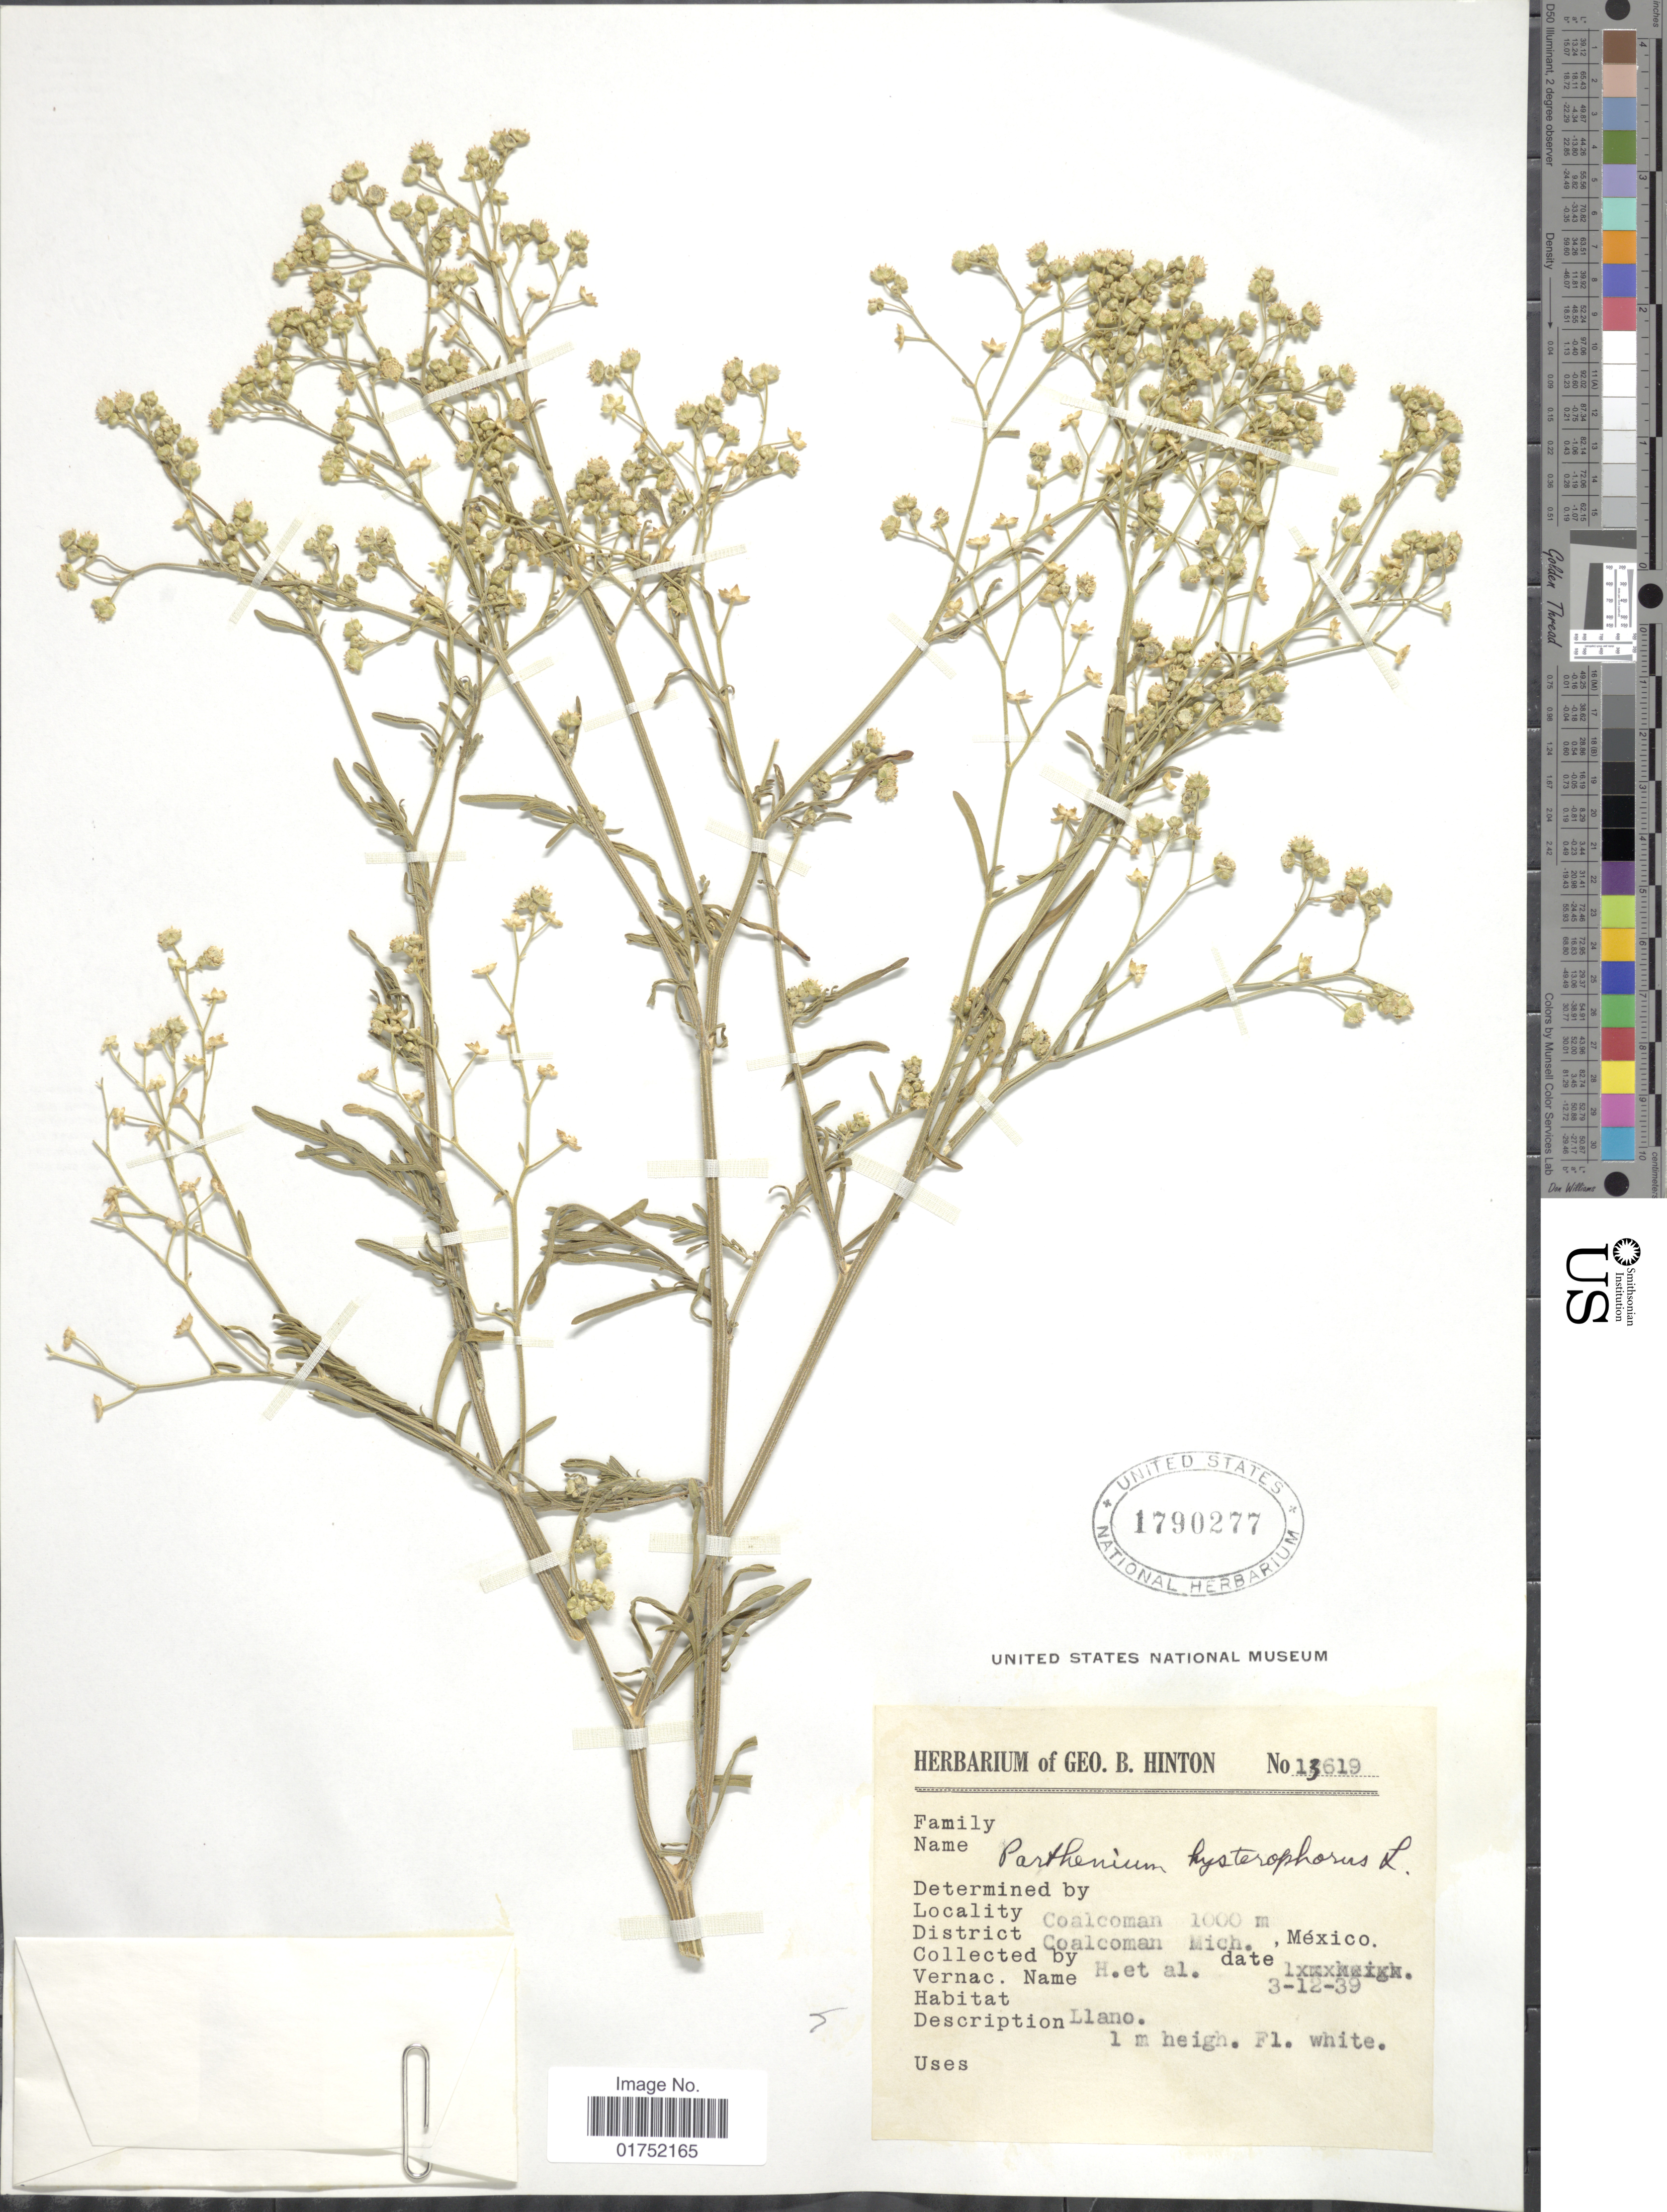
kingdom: Plantae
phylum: Tracheophyta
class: Magnoliopsida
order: Asterales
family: Asteraceae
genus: Parthenium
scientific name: Parthenium hysterophorus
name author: L.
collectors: G. B. Hinton & et al.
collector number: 13619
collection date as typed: Transcribed d/m/y: 12/3/39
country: Mexico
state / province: Michoacán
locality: Coalcoman, District Coalcoman, Mich.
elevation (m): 1000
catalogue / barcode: US 1790277